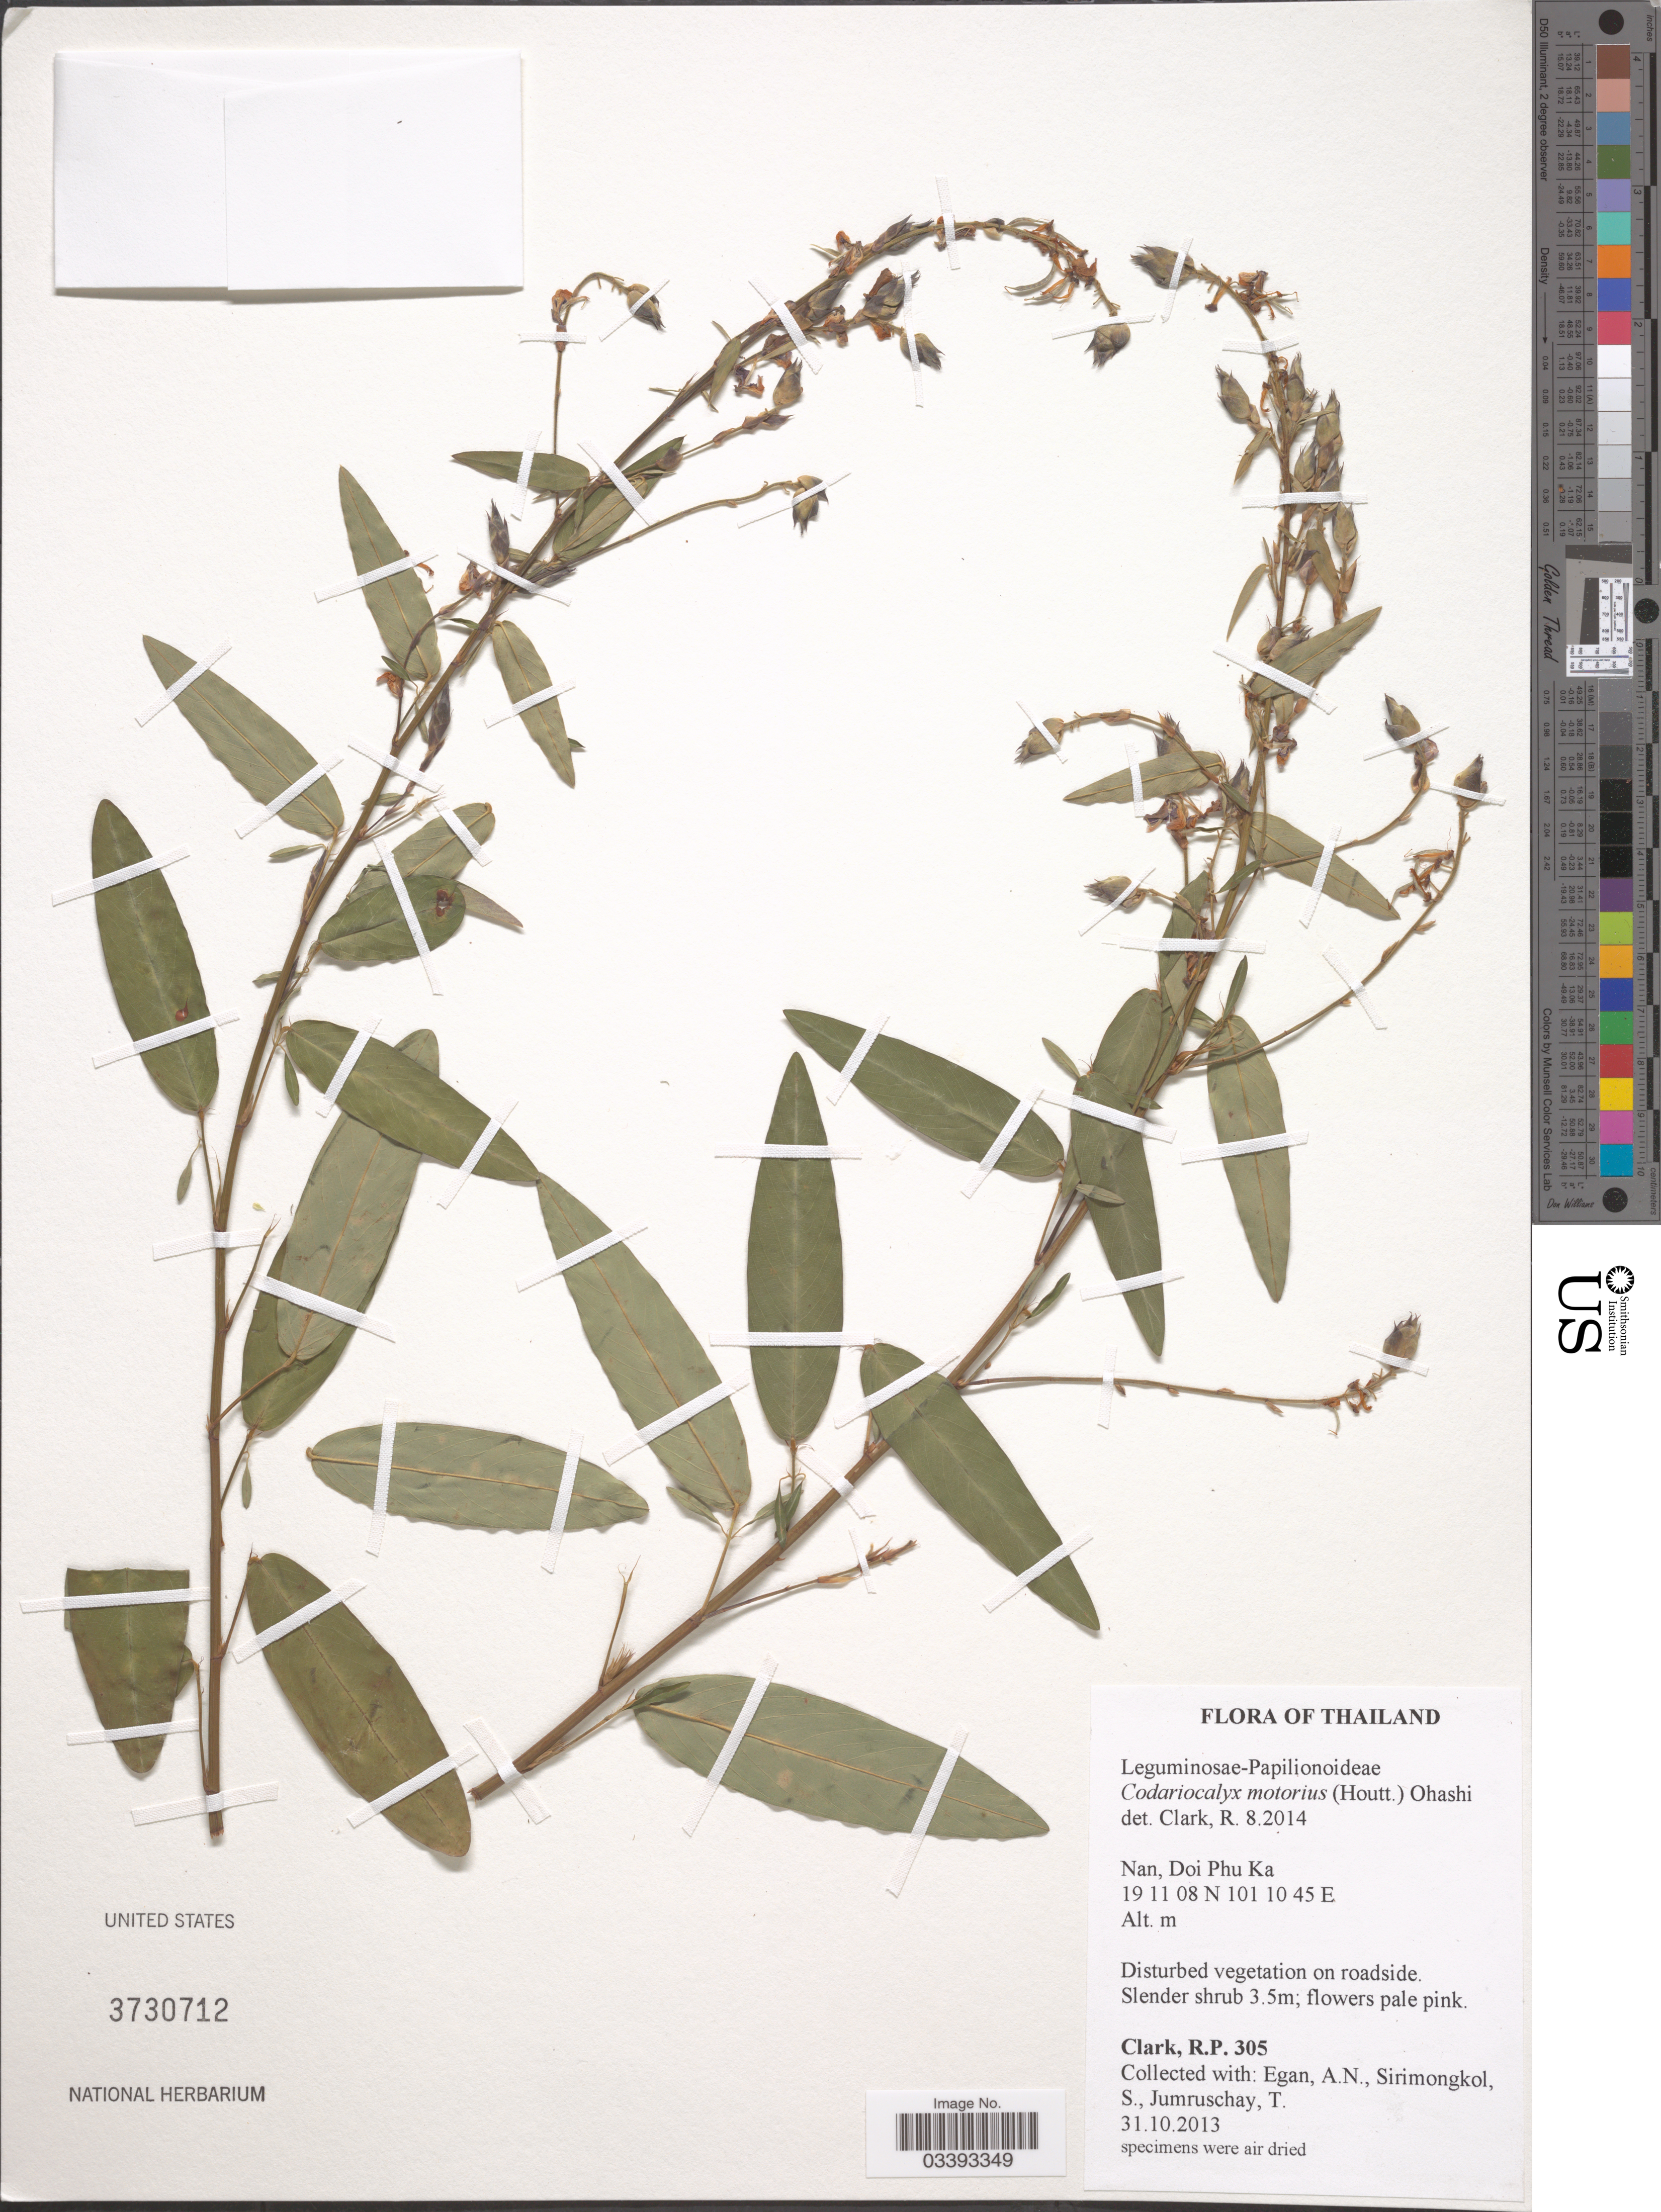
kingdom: Plantae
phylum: Tracheophyta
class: Magnoliopsida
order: Fabales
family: Fabaceae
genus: Codariocalyx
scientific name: Codariocalyx motorius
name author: (Houtt.) H. Ohashi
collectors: R. P. Clark, A. N. Egan, S. Sirimongkol & T. Jumruschay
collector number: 305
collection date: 2013-10-31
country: Thailand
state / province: Nan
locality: Doi Phu Ka.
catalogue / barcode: US 3730712